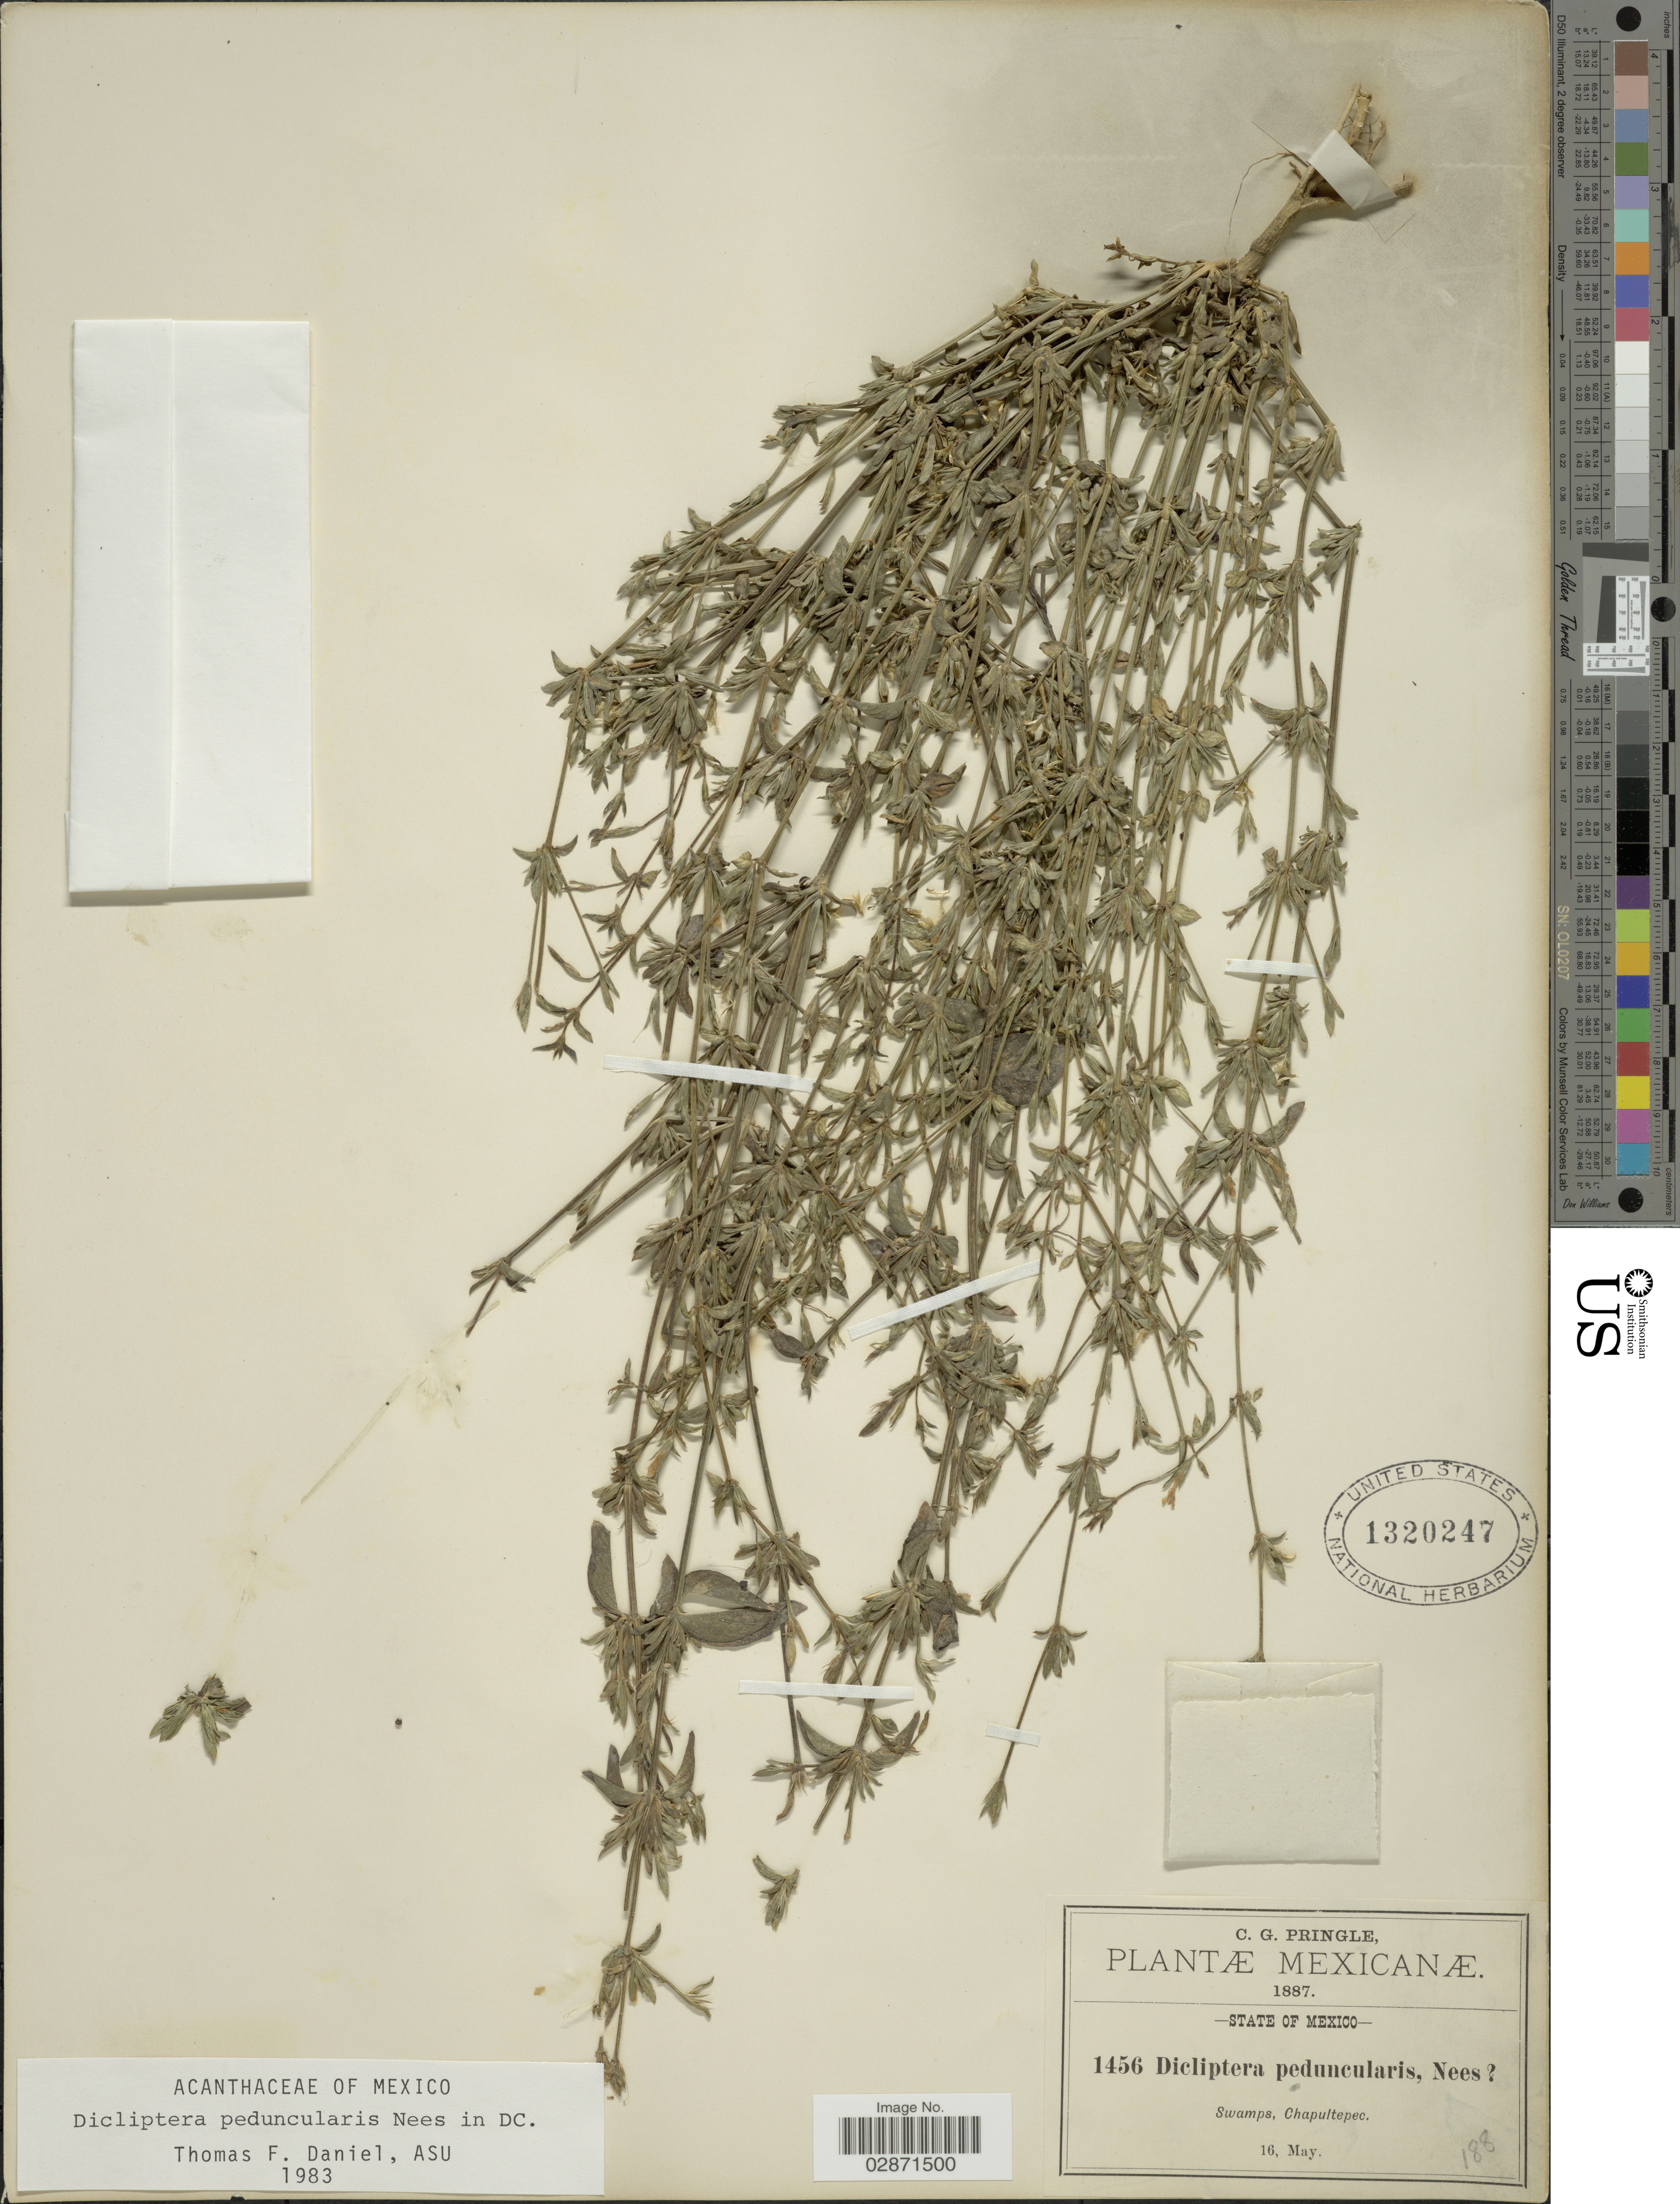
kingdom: Plantae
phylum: Tracheophyta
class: Magnoliopsida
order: Lamiales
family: Acanthaceae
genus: Dicliptera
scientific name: Dicliptera peduncularis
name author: Nees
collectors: C. G. Pringle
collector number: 1456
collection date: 1887-05-16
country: Mexico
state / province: México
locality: Swamps, Chapultepec.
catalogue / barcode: US 1320247